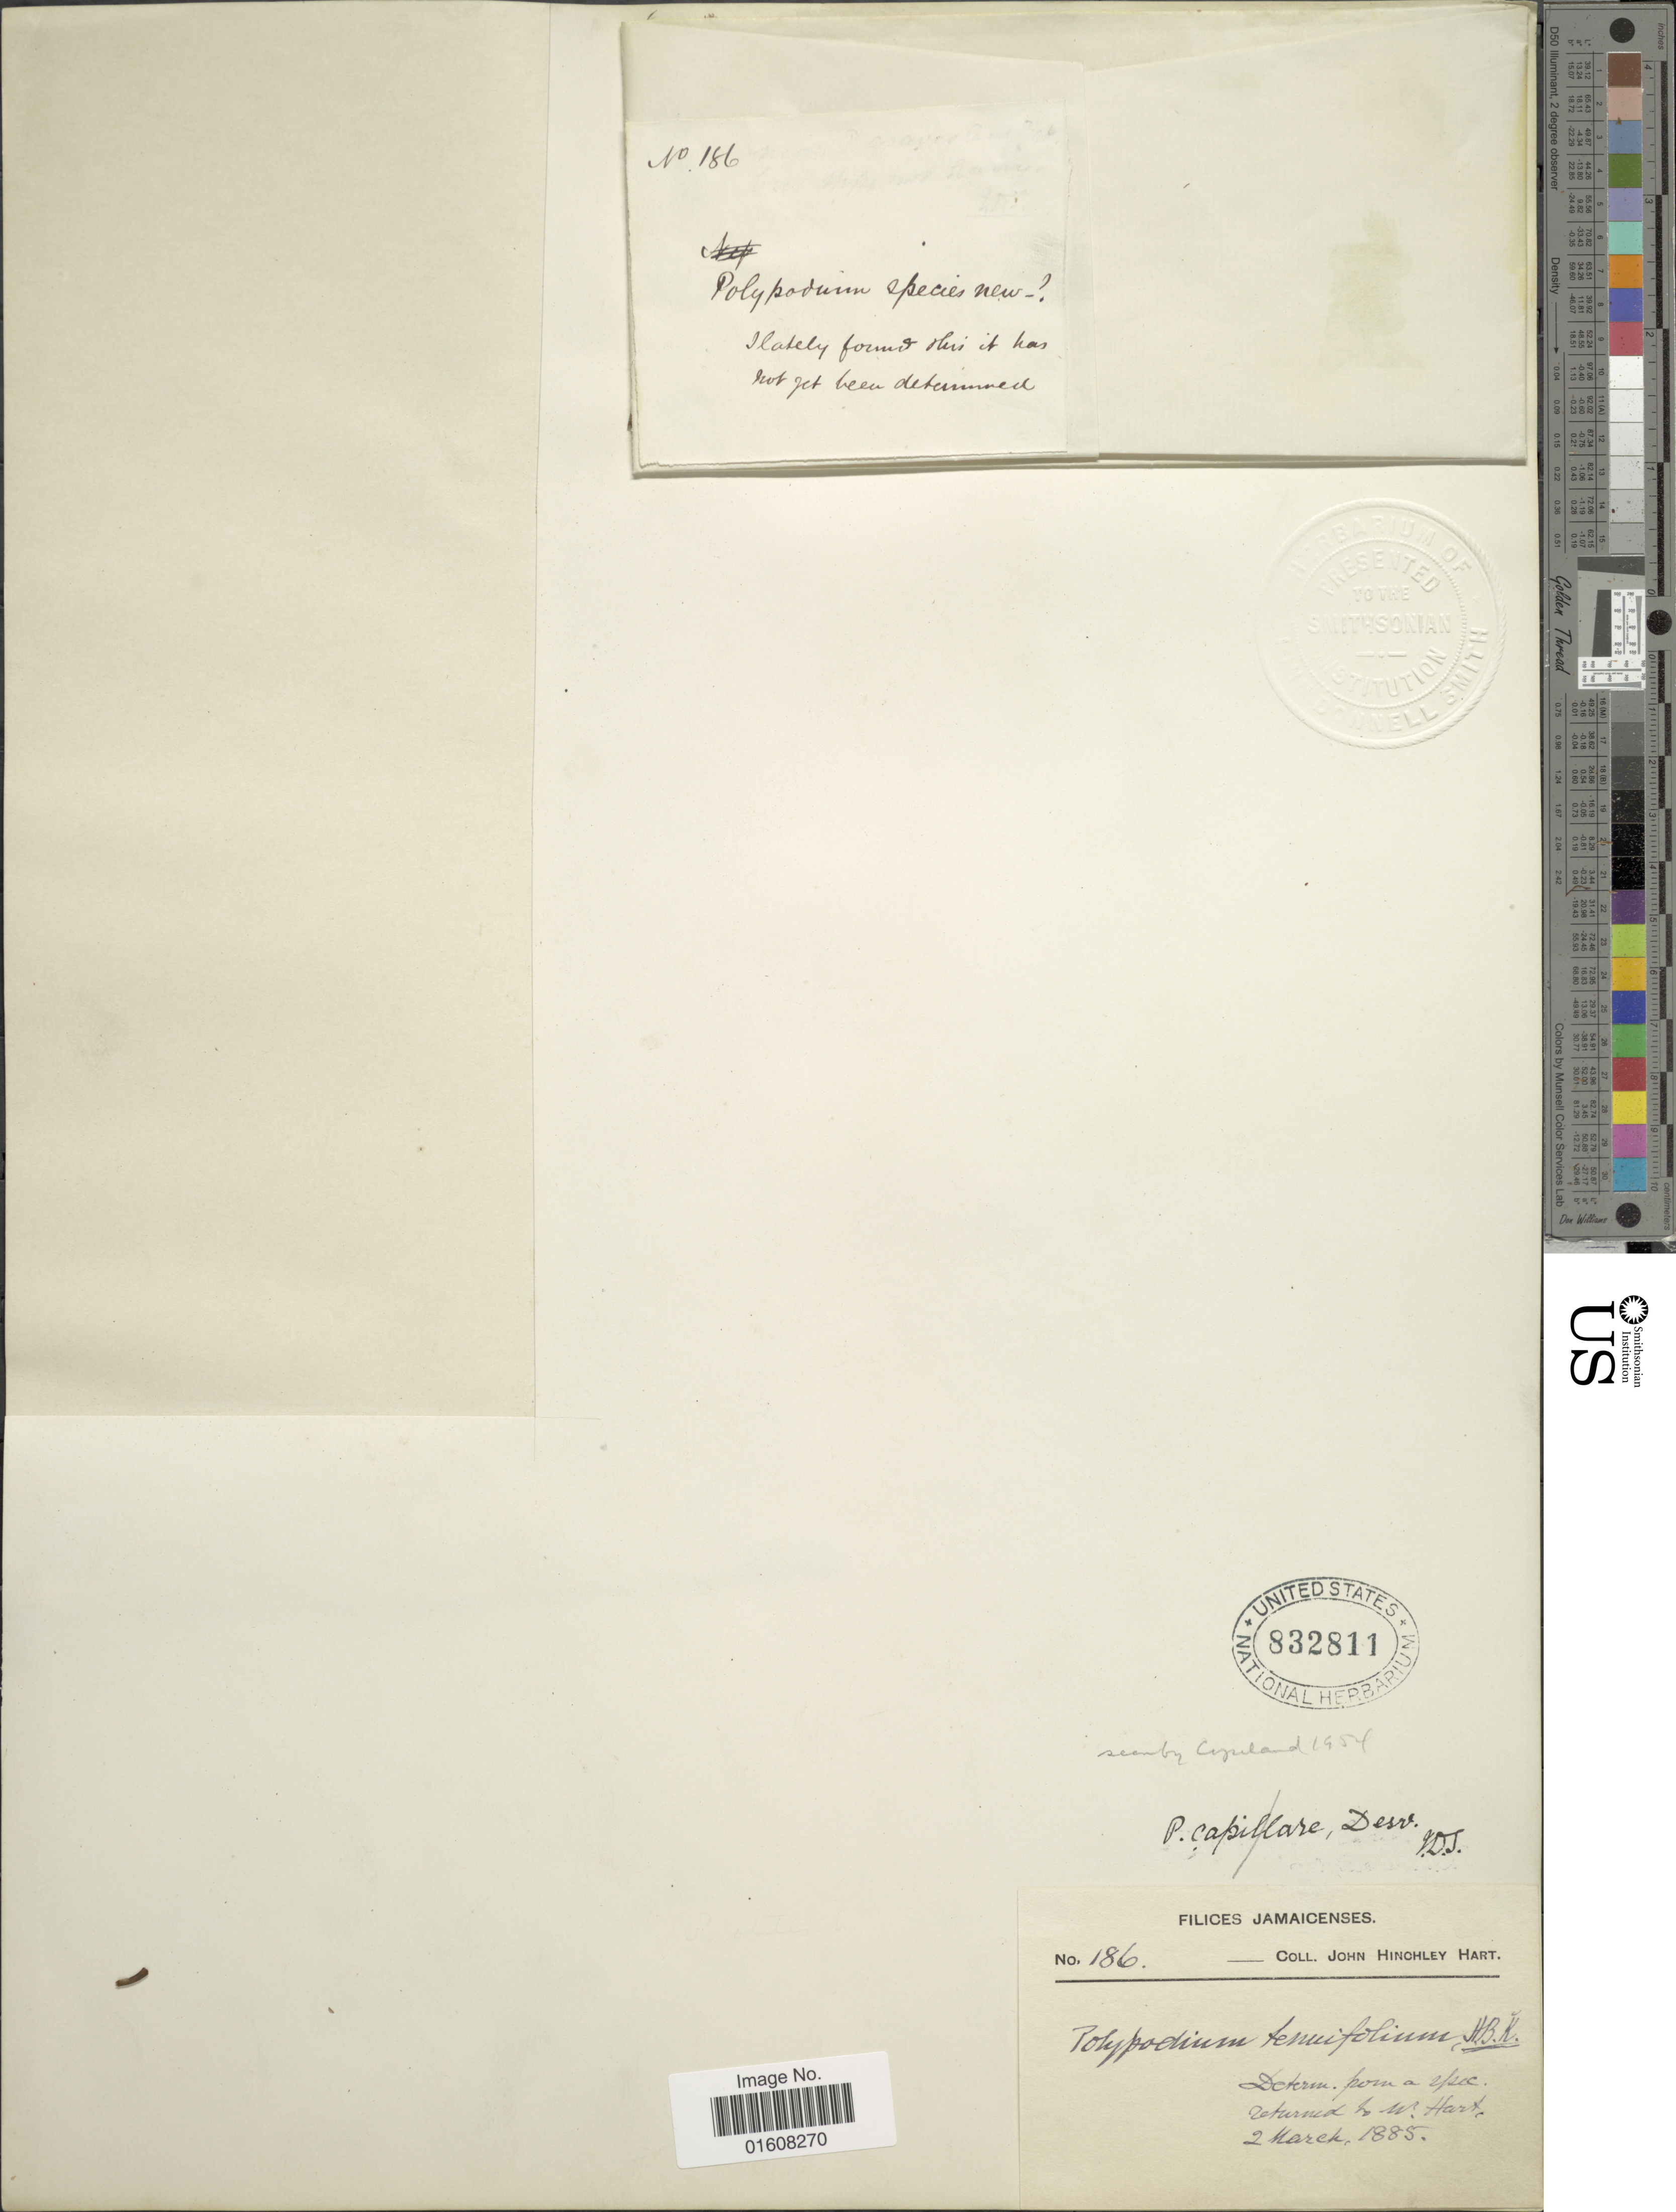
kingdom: Plantae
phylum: Tracheophyta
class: Polypodiopsida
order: Polypodiales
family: Polypodiaceae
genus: Grammitis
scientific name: Grammitis sp.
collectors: J. H. Hart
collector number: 186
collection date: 1885-03-02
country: Jamaica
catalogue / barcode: US 832811